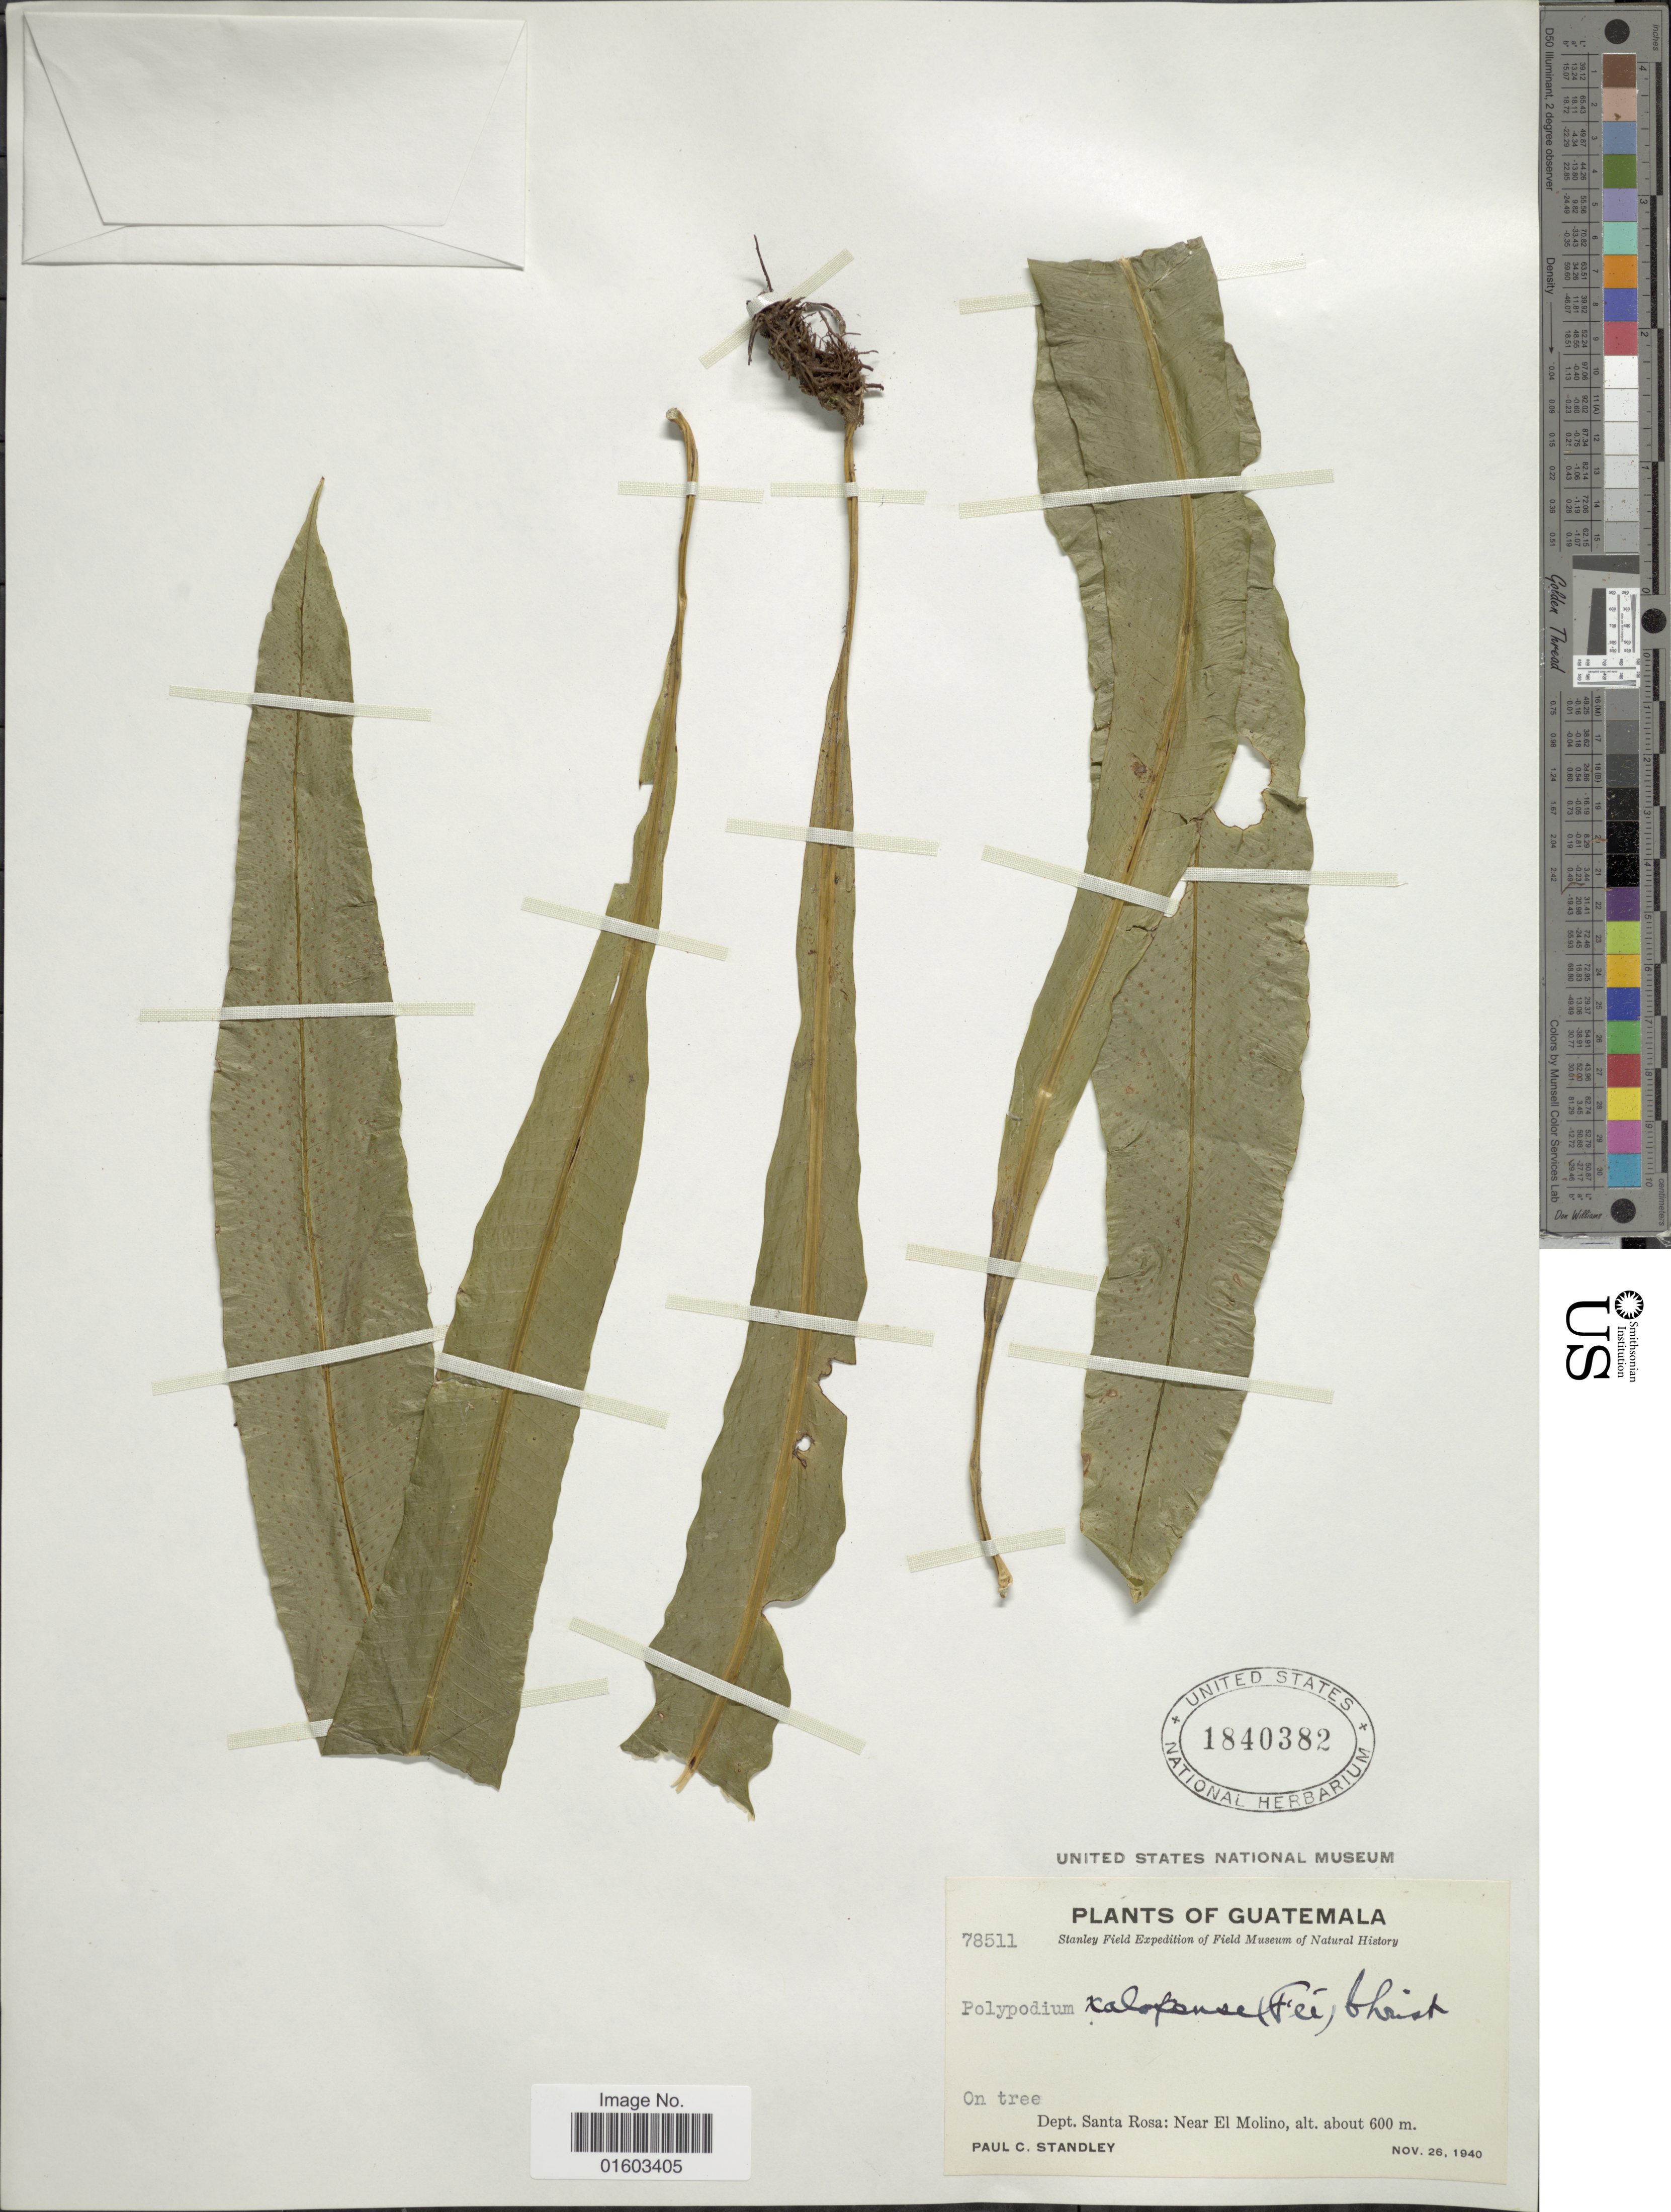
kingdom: Plantae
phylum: Tracheophyta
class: Polypodiopsida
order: Polypodiales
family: Polypodiaceae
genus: Campyloneurum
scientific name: Campyloneurum xalapense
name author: Fée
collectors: P. C. Standley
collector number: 78511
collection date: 1940-11-26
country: Guatemala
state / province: Santa Rosa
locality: Dept. Santa Rosa: Near El Molina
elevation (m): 600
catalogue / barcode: US 1840382